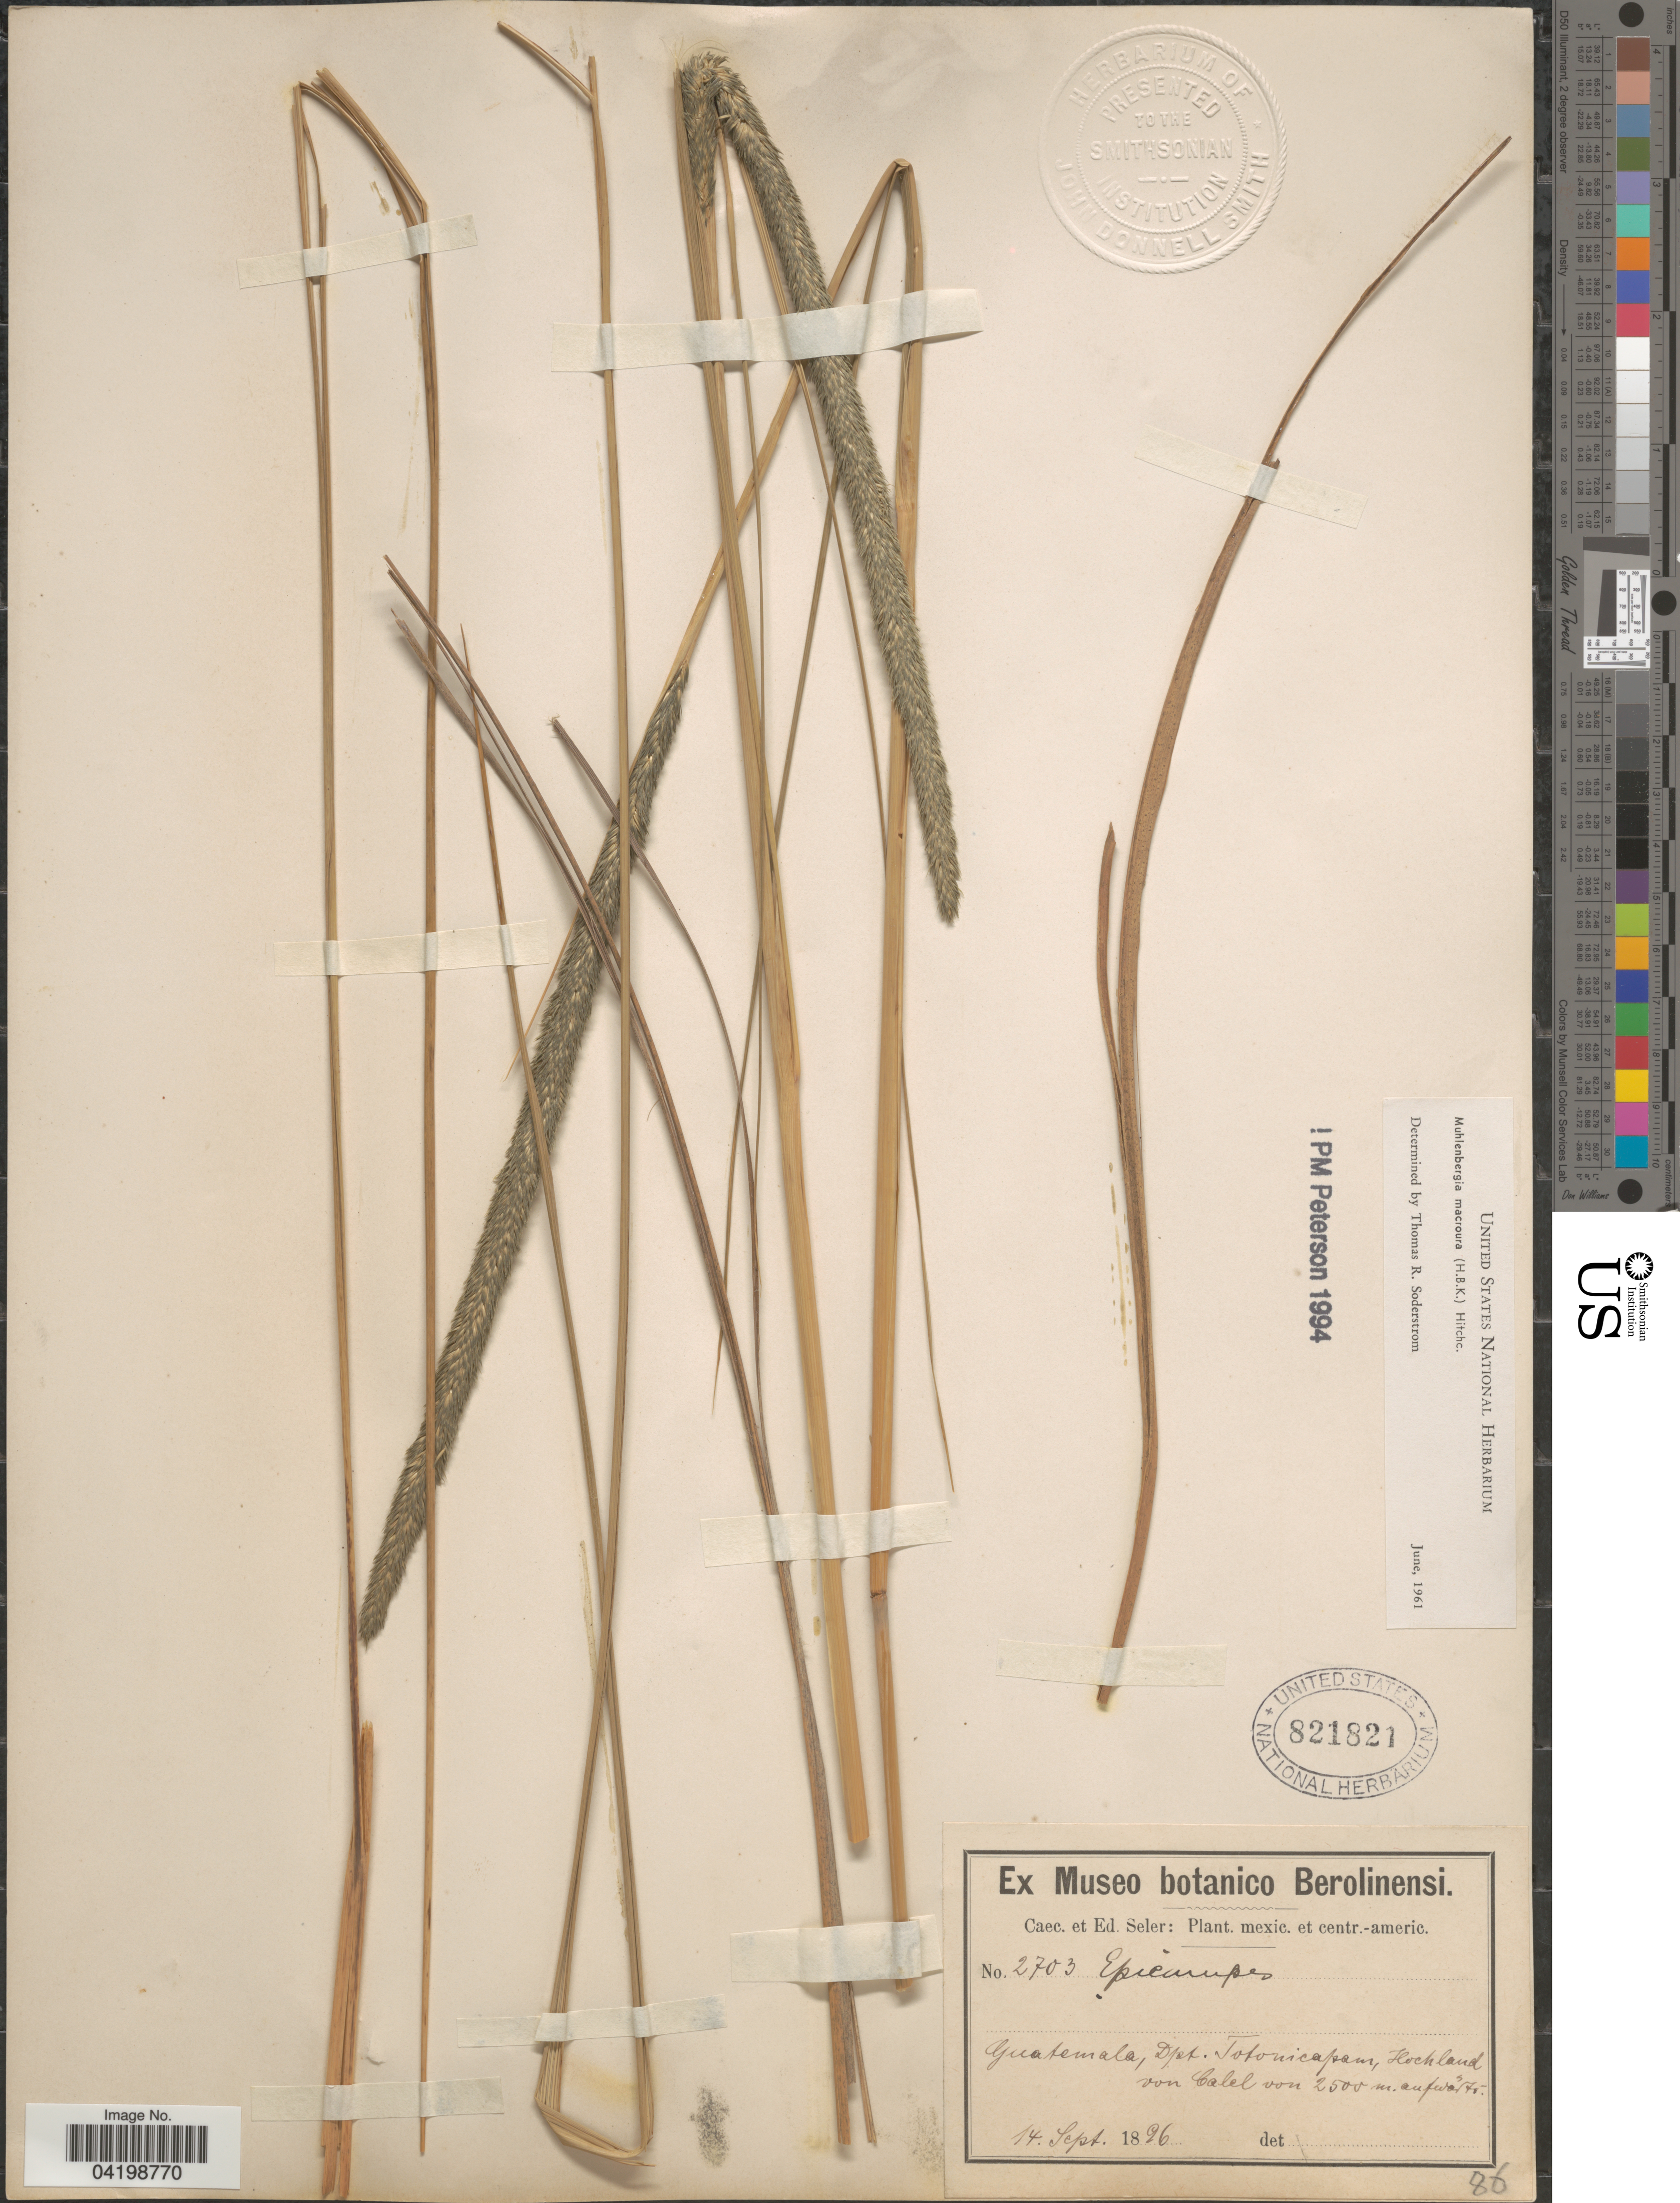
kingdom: Plantae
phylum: Tracheophyta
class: Liliopsida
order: Poales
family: Poaceae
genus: Muhlenbergia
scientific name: Muhlenbergia macroura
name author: (Kunth) Hitchc.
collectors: C. Seler & E. G. Seler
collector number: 2703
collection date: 1826-09-14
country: Guatemala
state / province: Totonicapan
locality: Dpt. Totonicapan, Hochland von Calel.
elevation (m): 2500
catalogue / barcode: US 821821